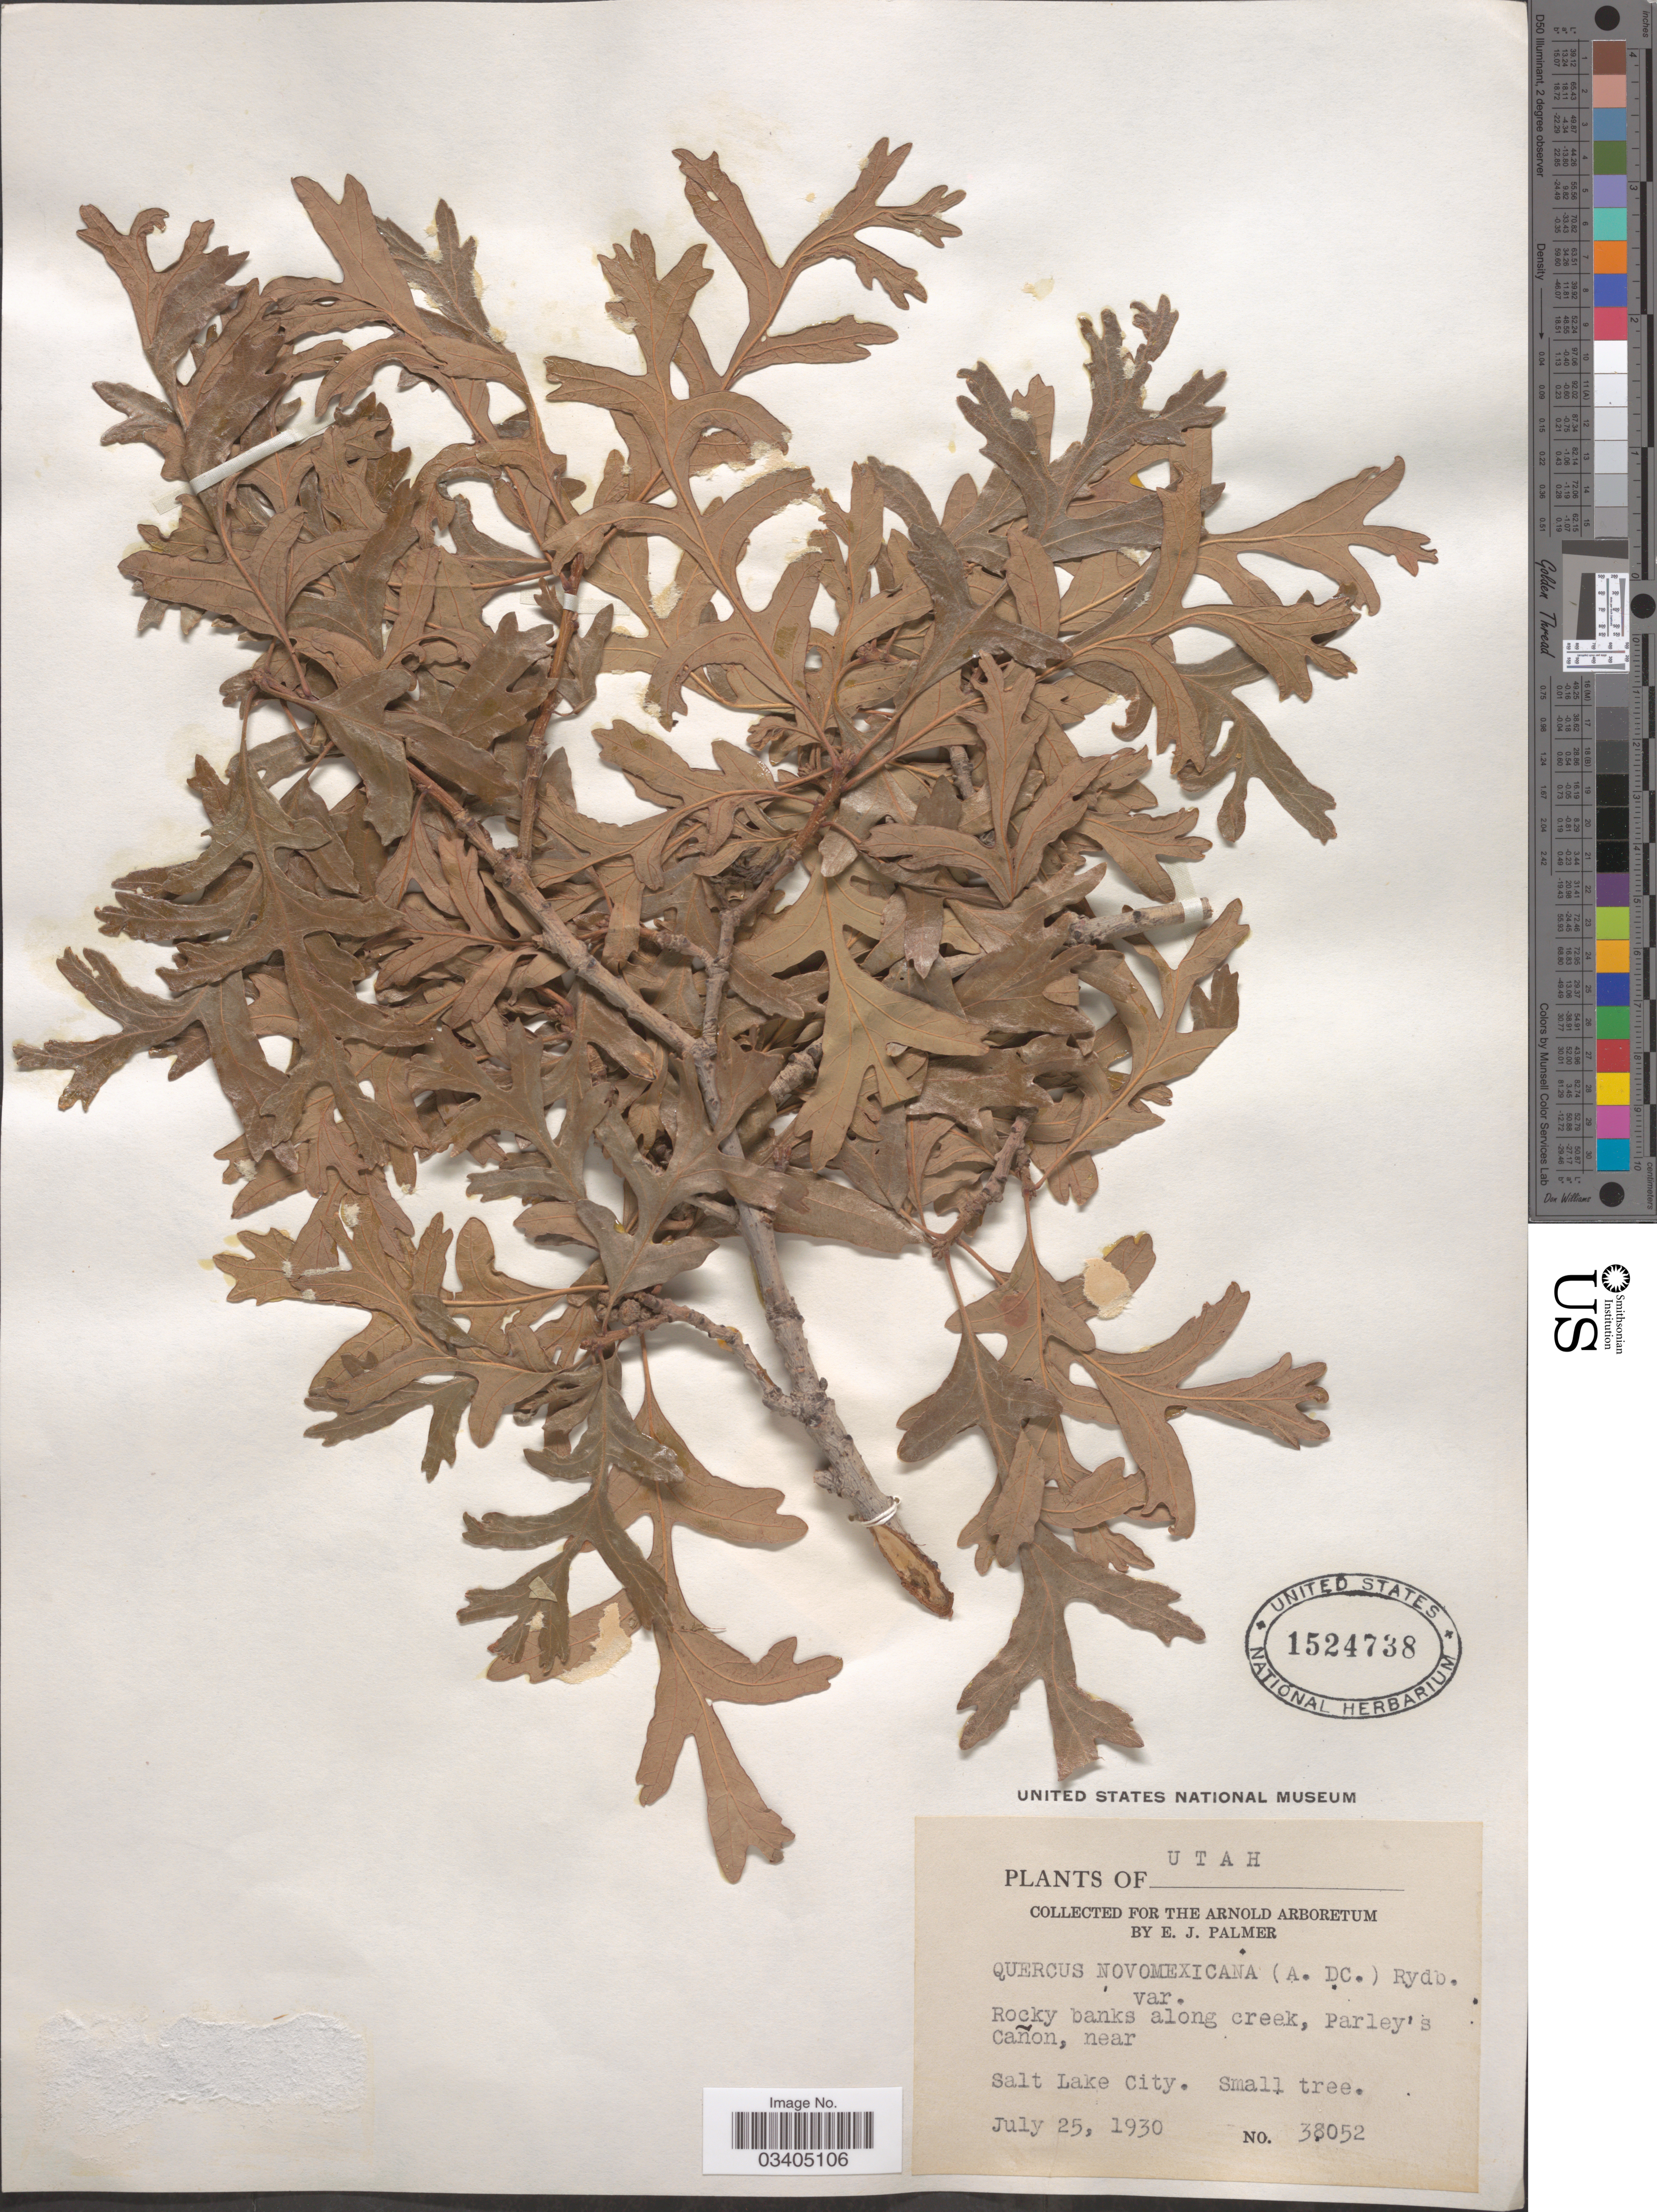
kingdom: Plantae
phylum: Tracheophyta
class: Magnoliopsida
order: Fagales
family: Fagaceae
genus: Quercus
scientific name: Quercus gambelii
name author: Nutt.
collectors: E. J. Palmer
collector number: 38052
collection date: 1930-07-25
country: United States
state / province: Utah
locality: Rocky banks along creek, Parley's Cañon, near Salt Lake City.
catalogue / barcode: US 1524738